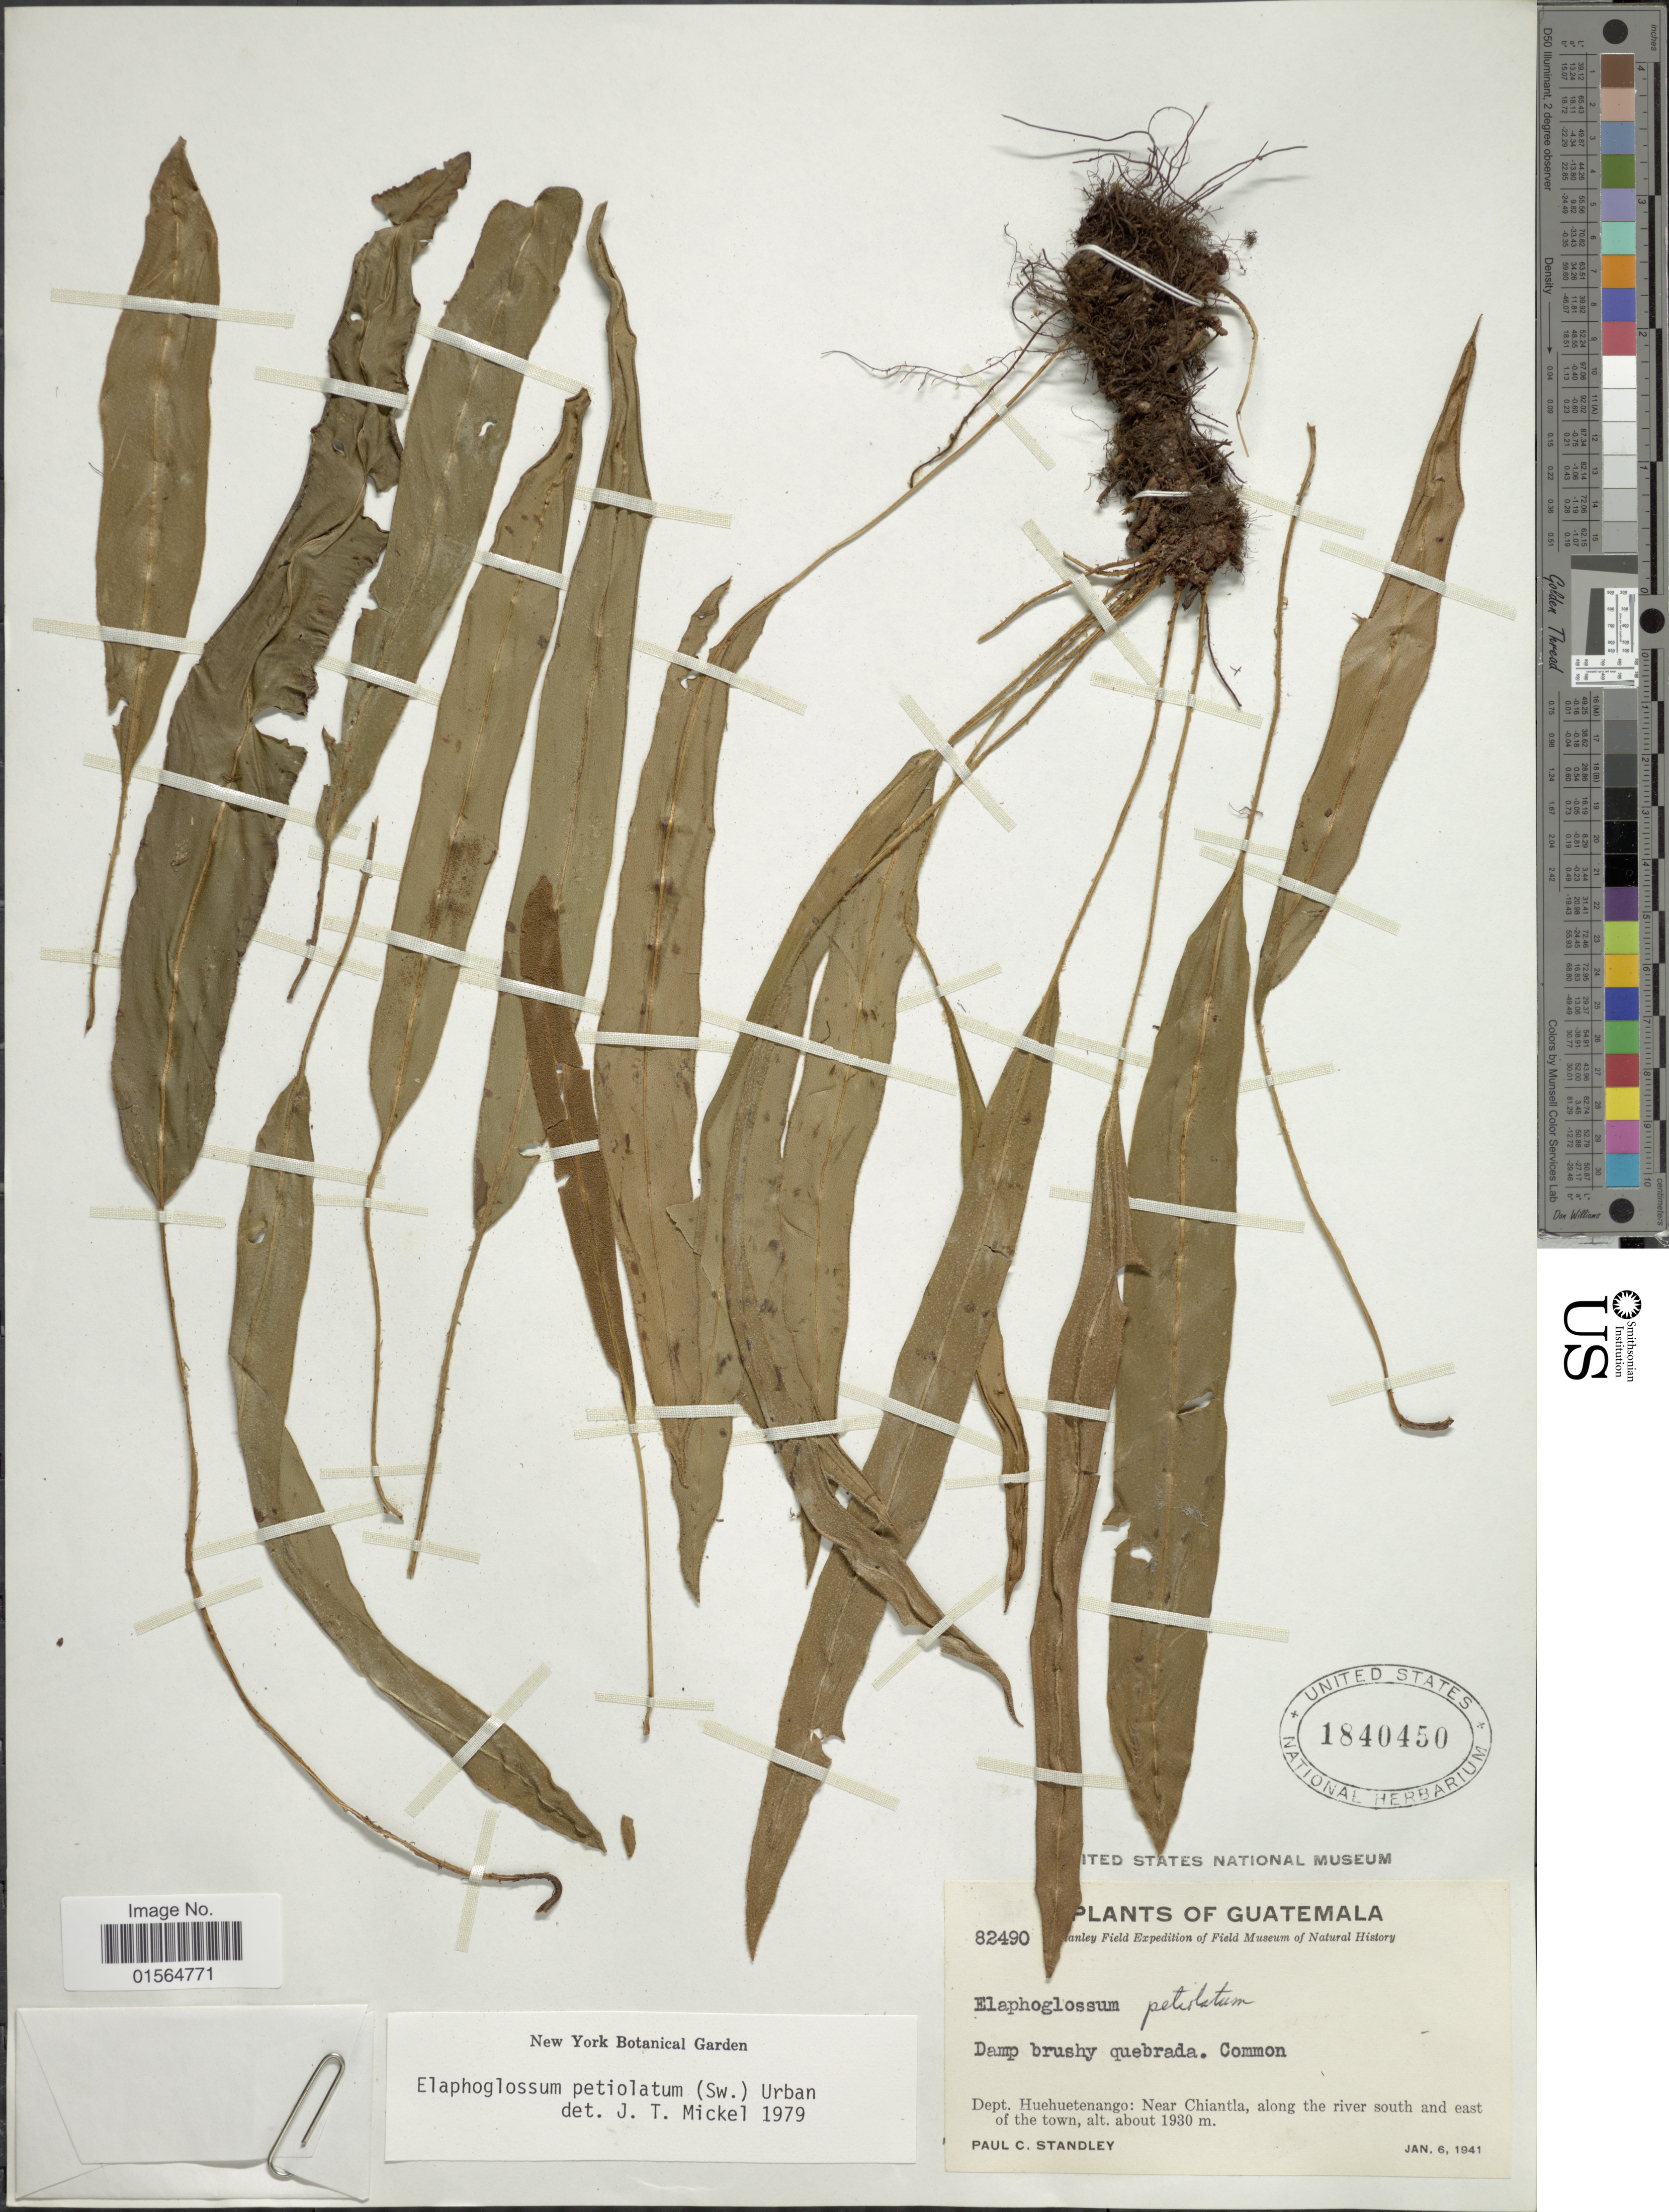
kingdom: Plantae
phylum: Tracheophyta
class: Polypodiopsida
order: Polypodiales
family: Dryopteridaceae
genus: Elaphoglossum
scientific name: Elaphoglossum petiolatum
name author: (Sw.) Urb.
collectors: P. C. Standley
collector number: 82490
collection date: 1941-01-06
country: Guatemala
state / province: Huehuetenango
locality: Near Chiantla, along the river south and east of the town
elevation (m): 1930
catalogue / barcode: US 1840450